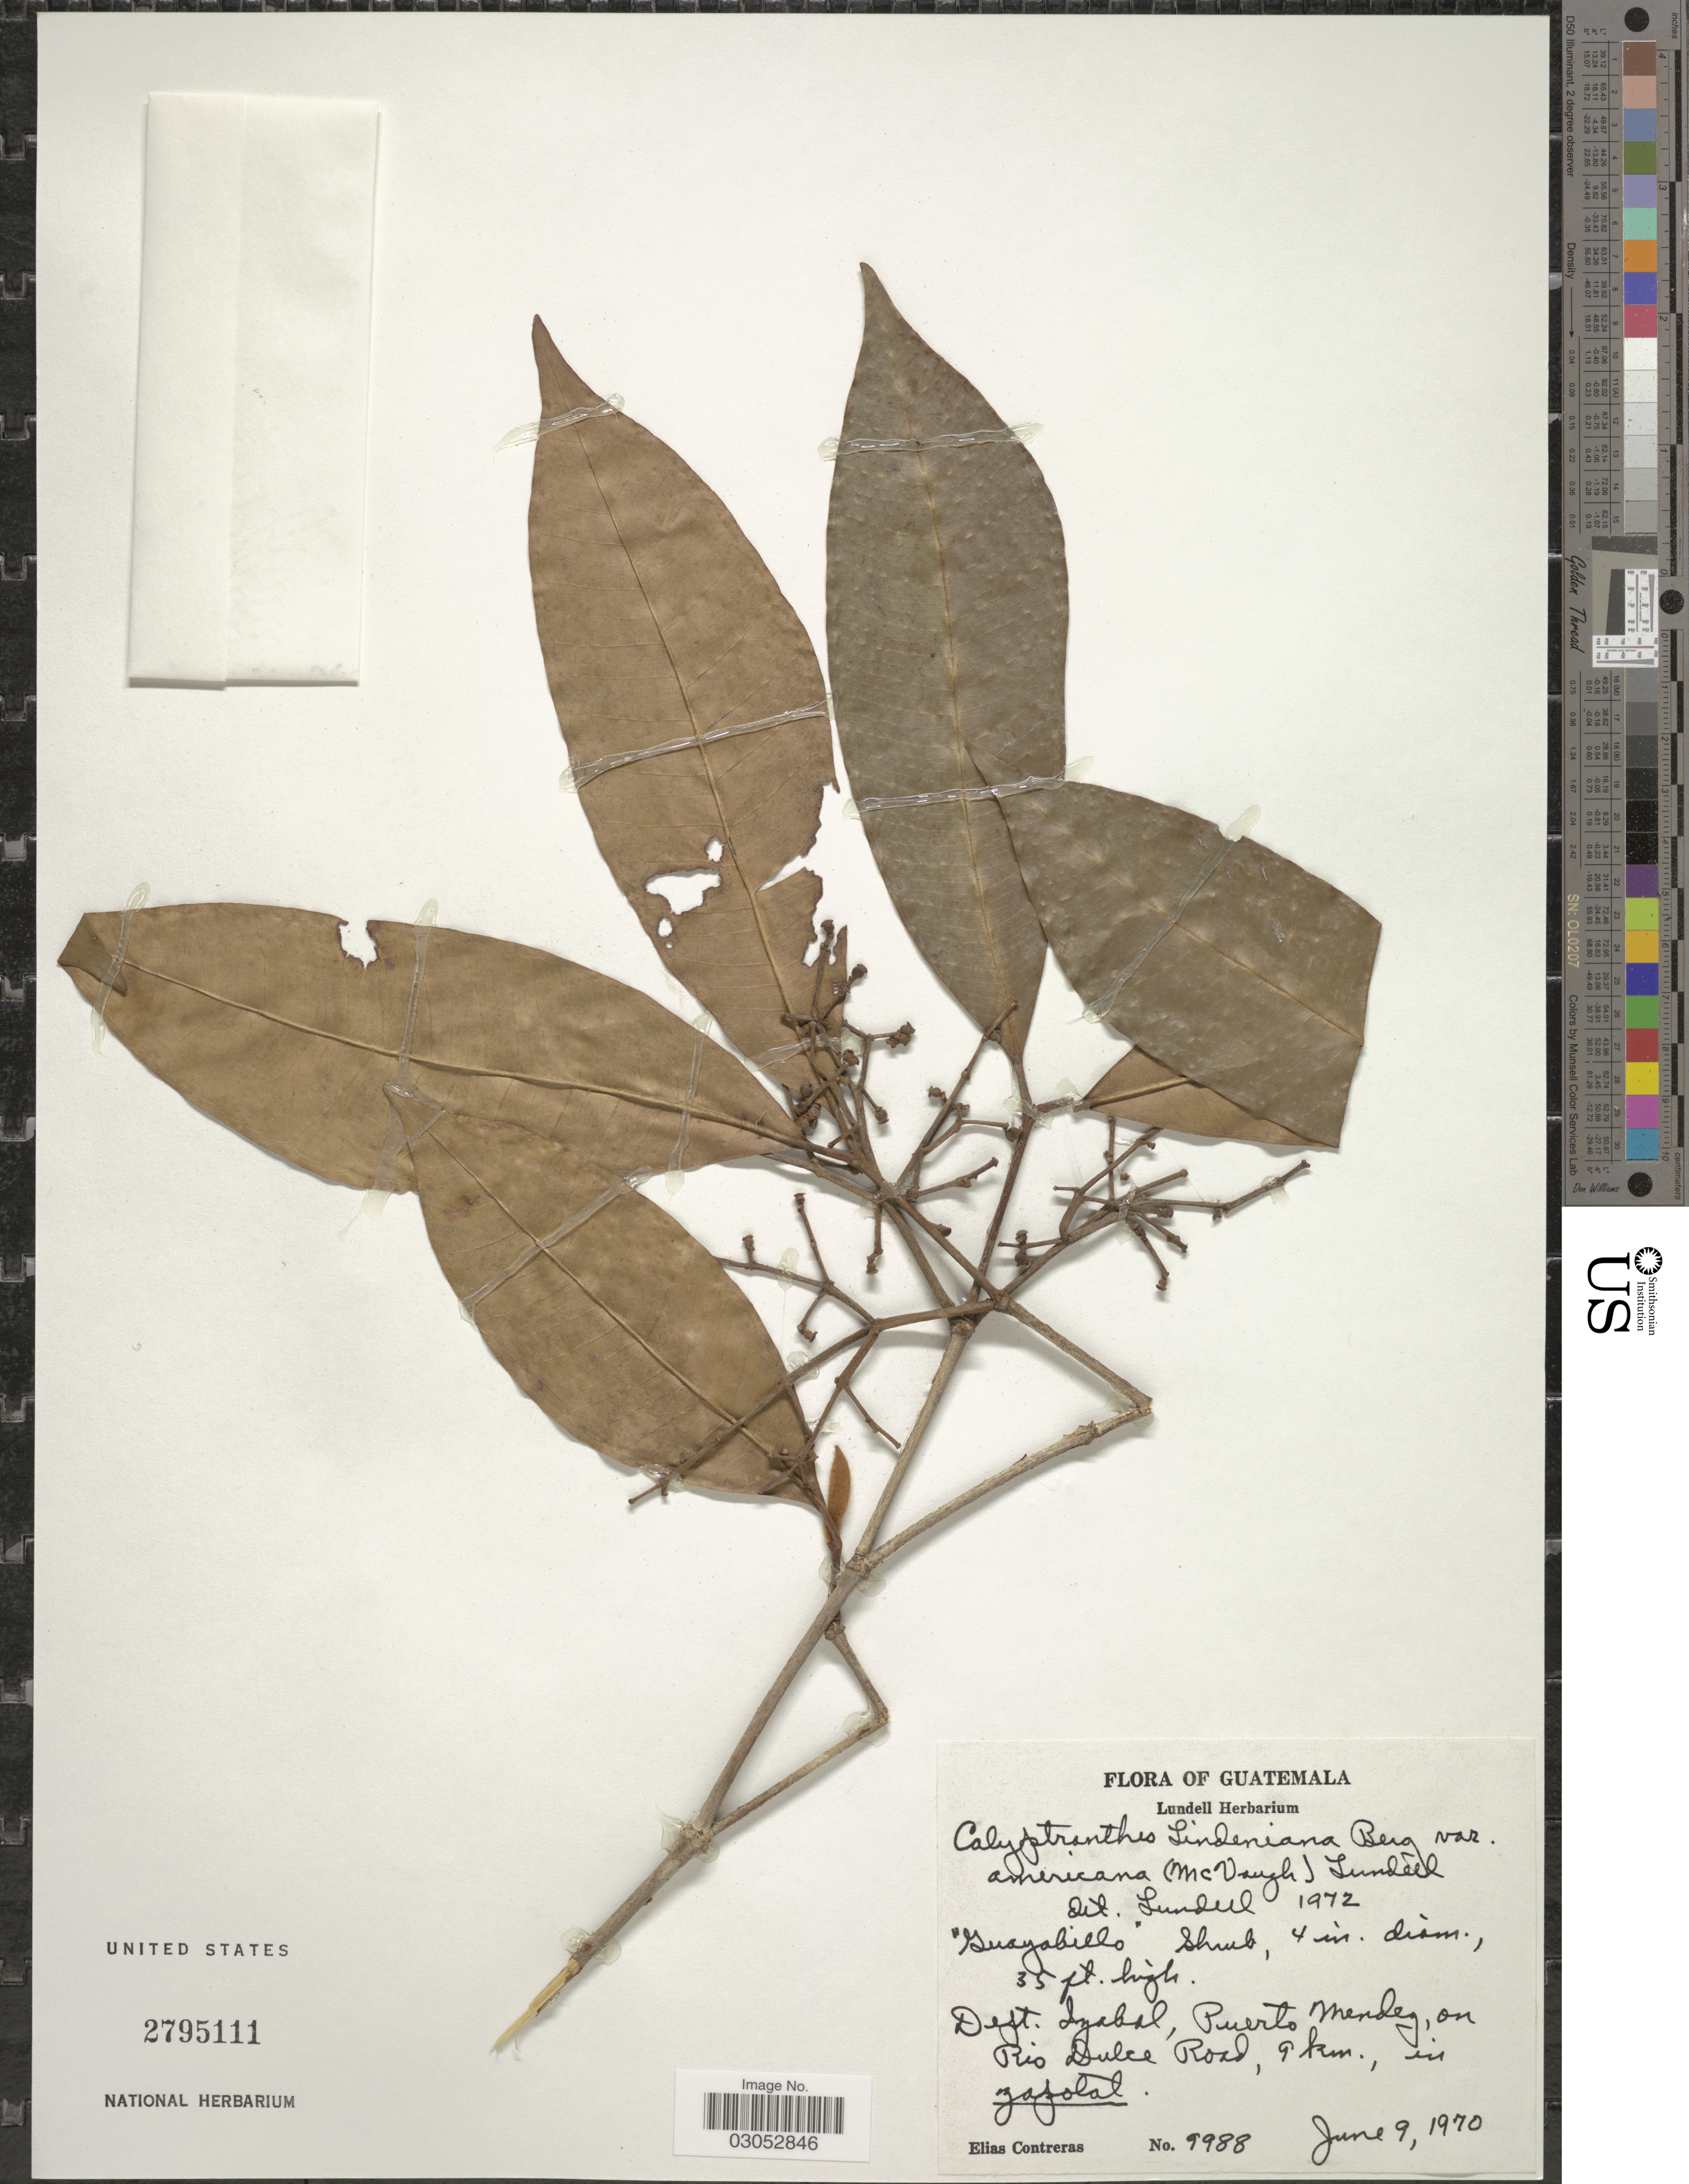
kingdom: Plantae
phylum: Tracheophyta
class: Magnoliopsida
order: Myrtales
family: Myrtaceae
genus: Myrcia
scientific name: Myrcia pendens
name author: A.R. Lourenço & Sánchez-Cháv.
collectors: E. Contreras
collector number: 9988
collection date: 1970-06-09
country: Guatemala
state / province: Izabal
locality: Dept. Izabal, Puerto Mendez, on Rio Dulce Road, 9 km., in Zapotal.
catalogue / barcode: US 2795111